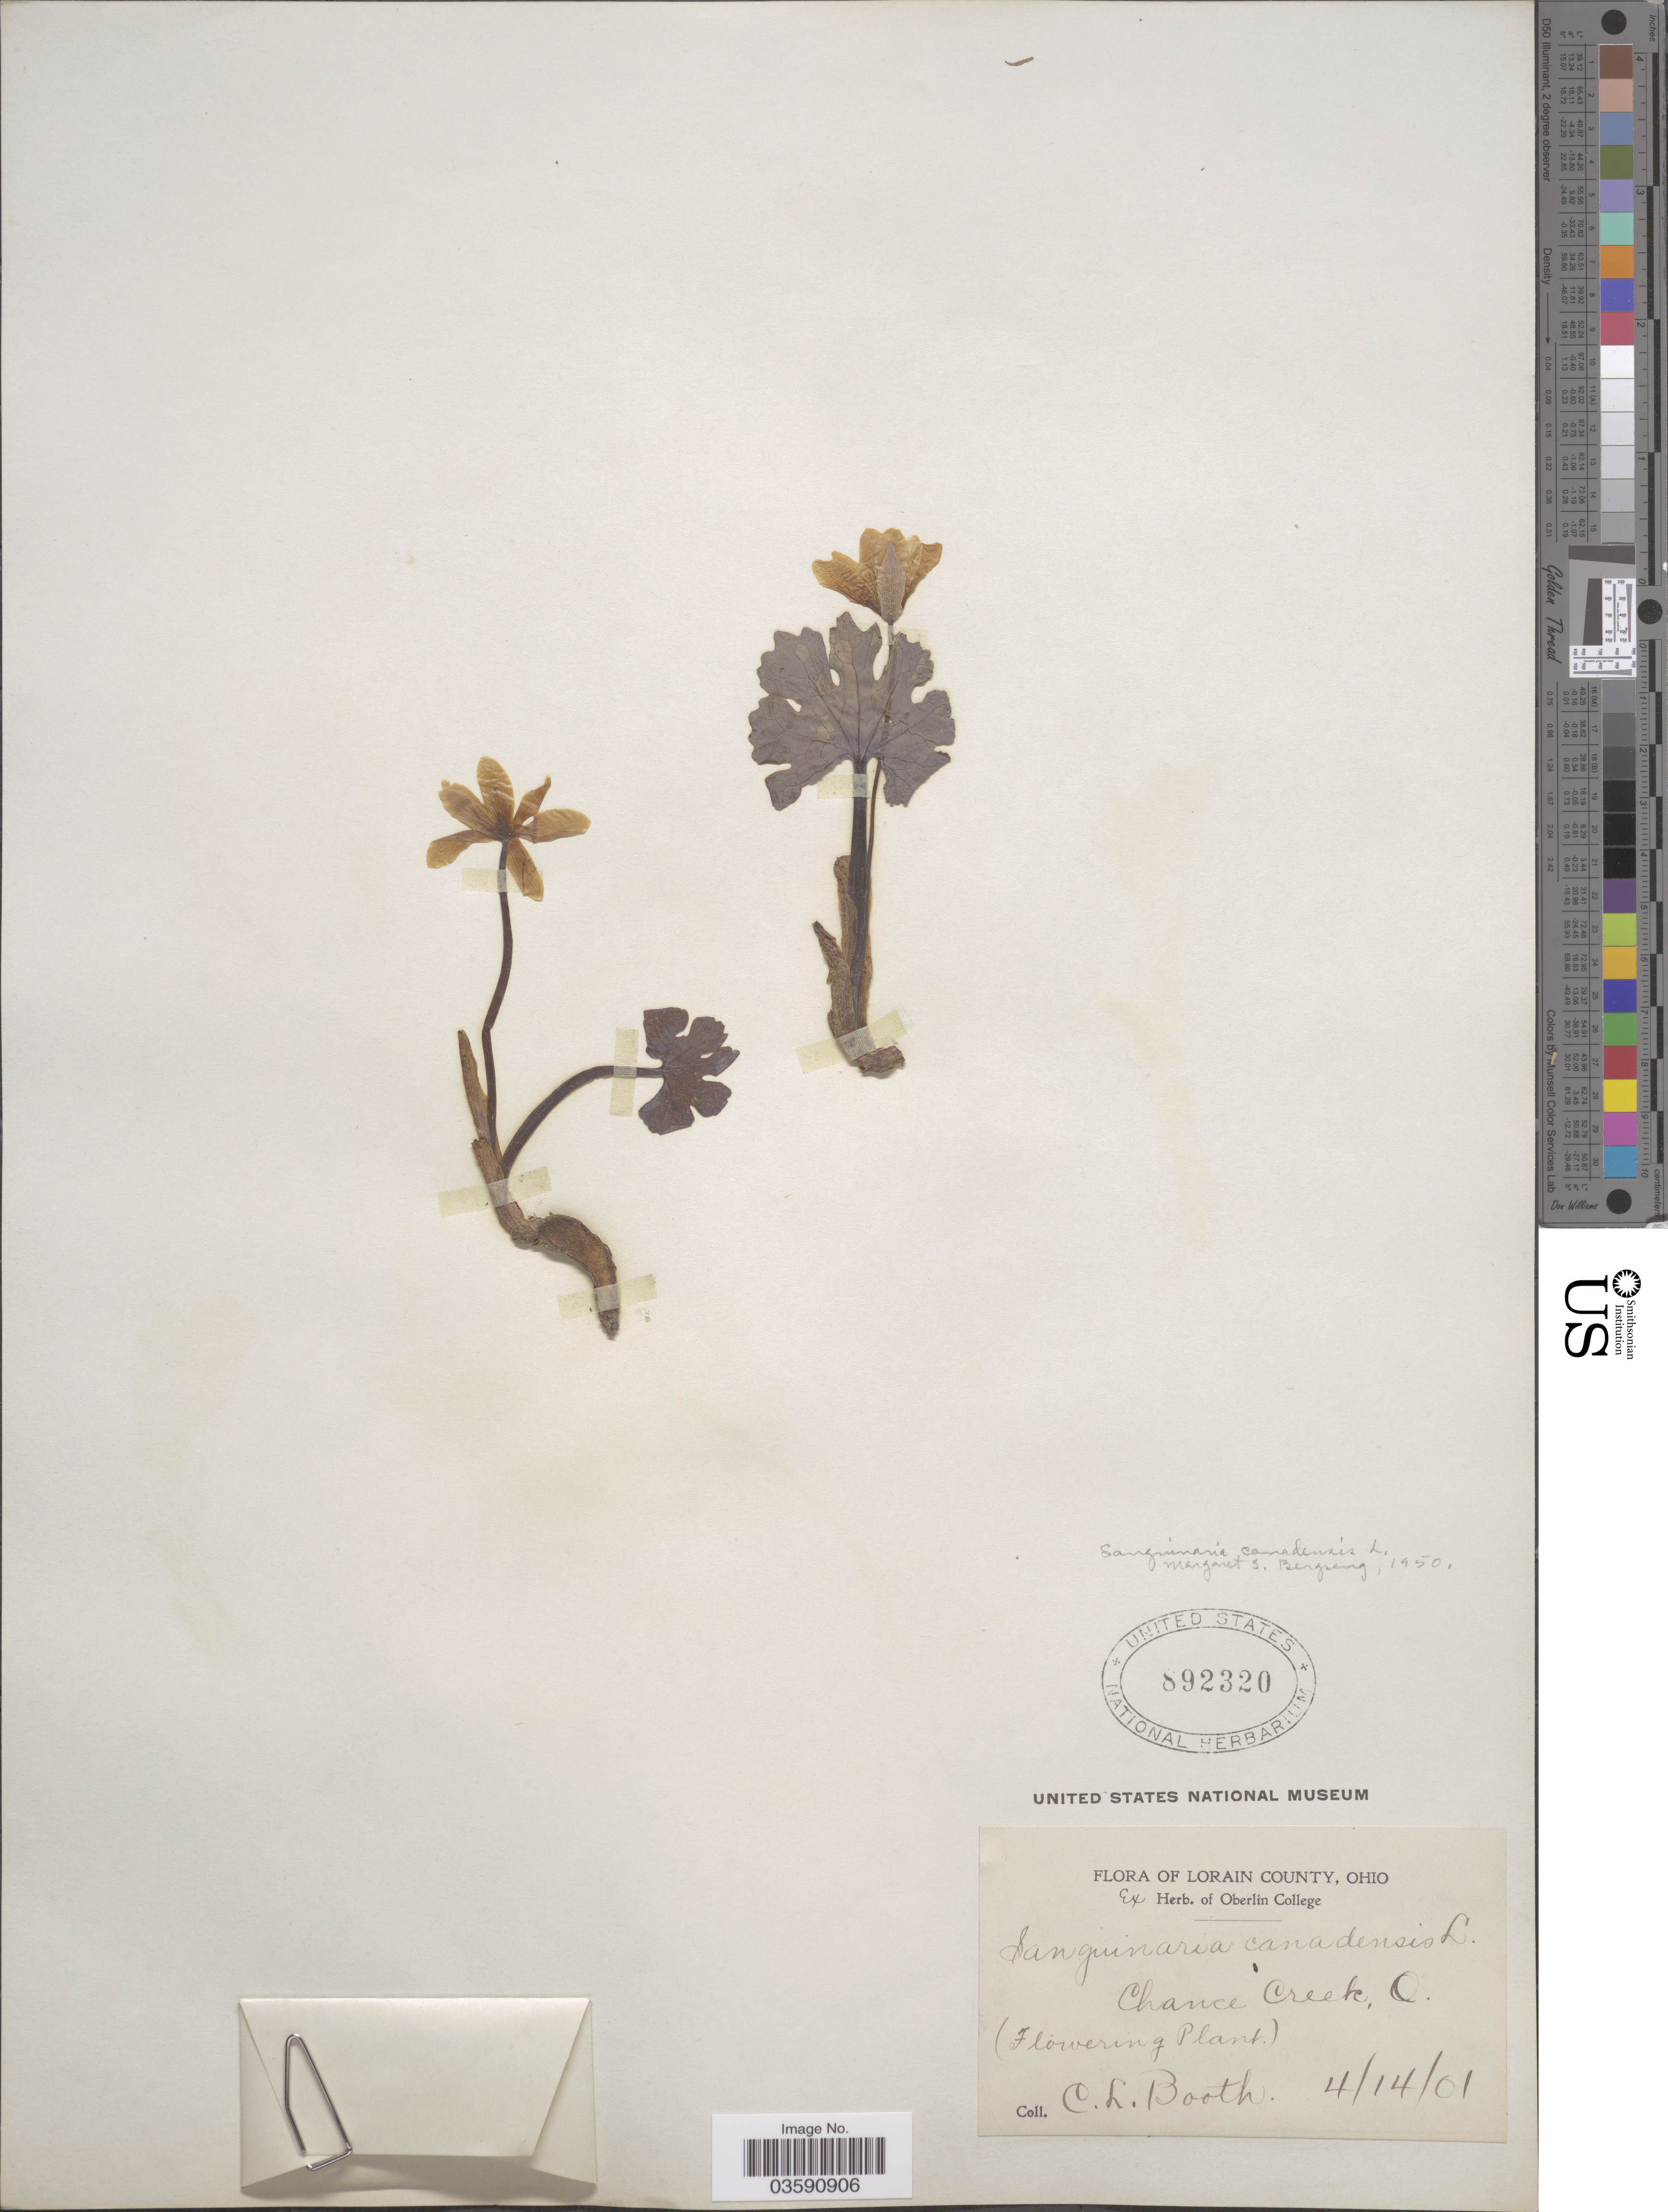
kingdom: Plantae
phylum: Tracheophyta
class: Magnoliopsida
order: Ranunculales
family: Papaveraceae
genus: Sanguinaria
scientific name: Sanguinaria canadensis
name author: L.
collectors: C. Booth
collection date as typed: Transcribed d/m/y: 14/4/1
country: United States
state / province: Ohio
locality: Lorain County. Chance Creek.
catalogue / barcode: US 892320